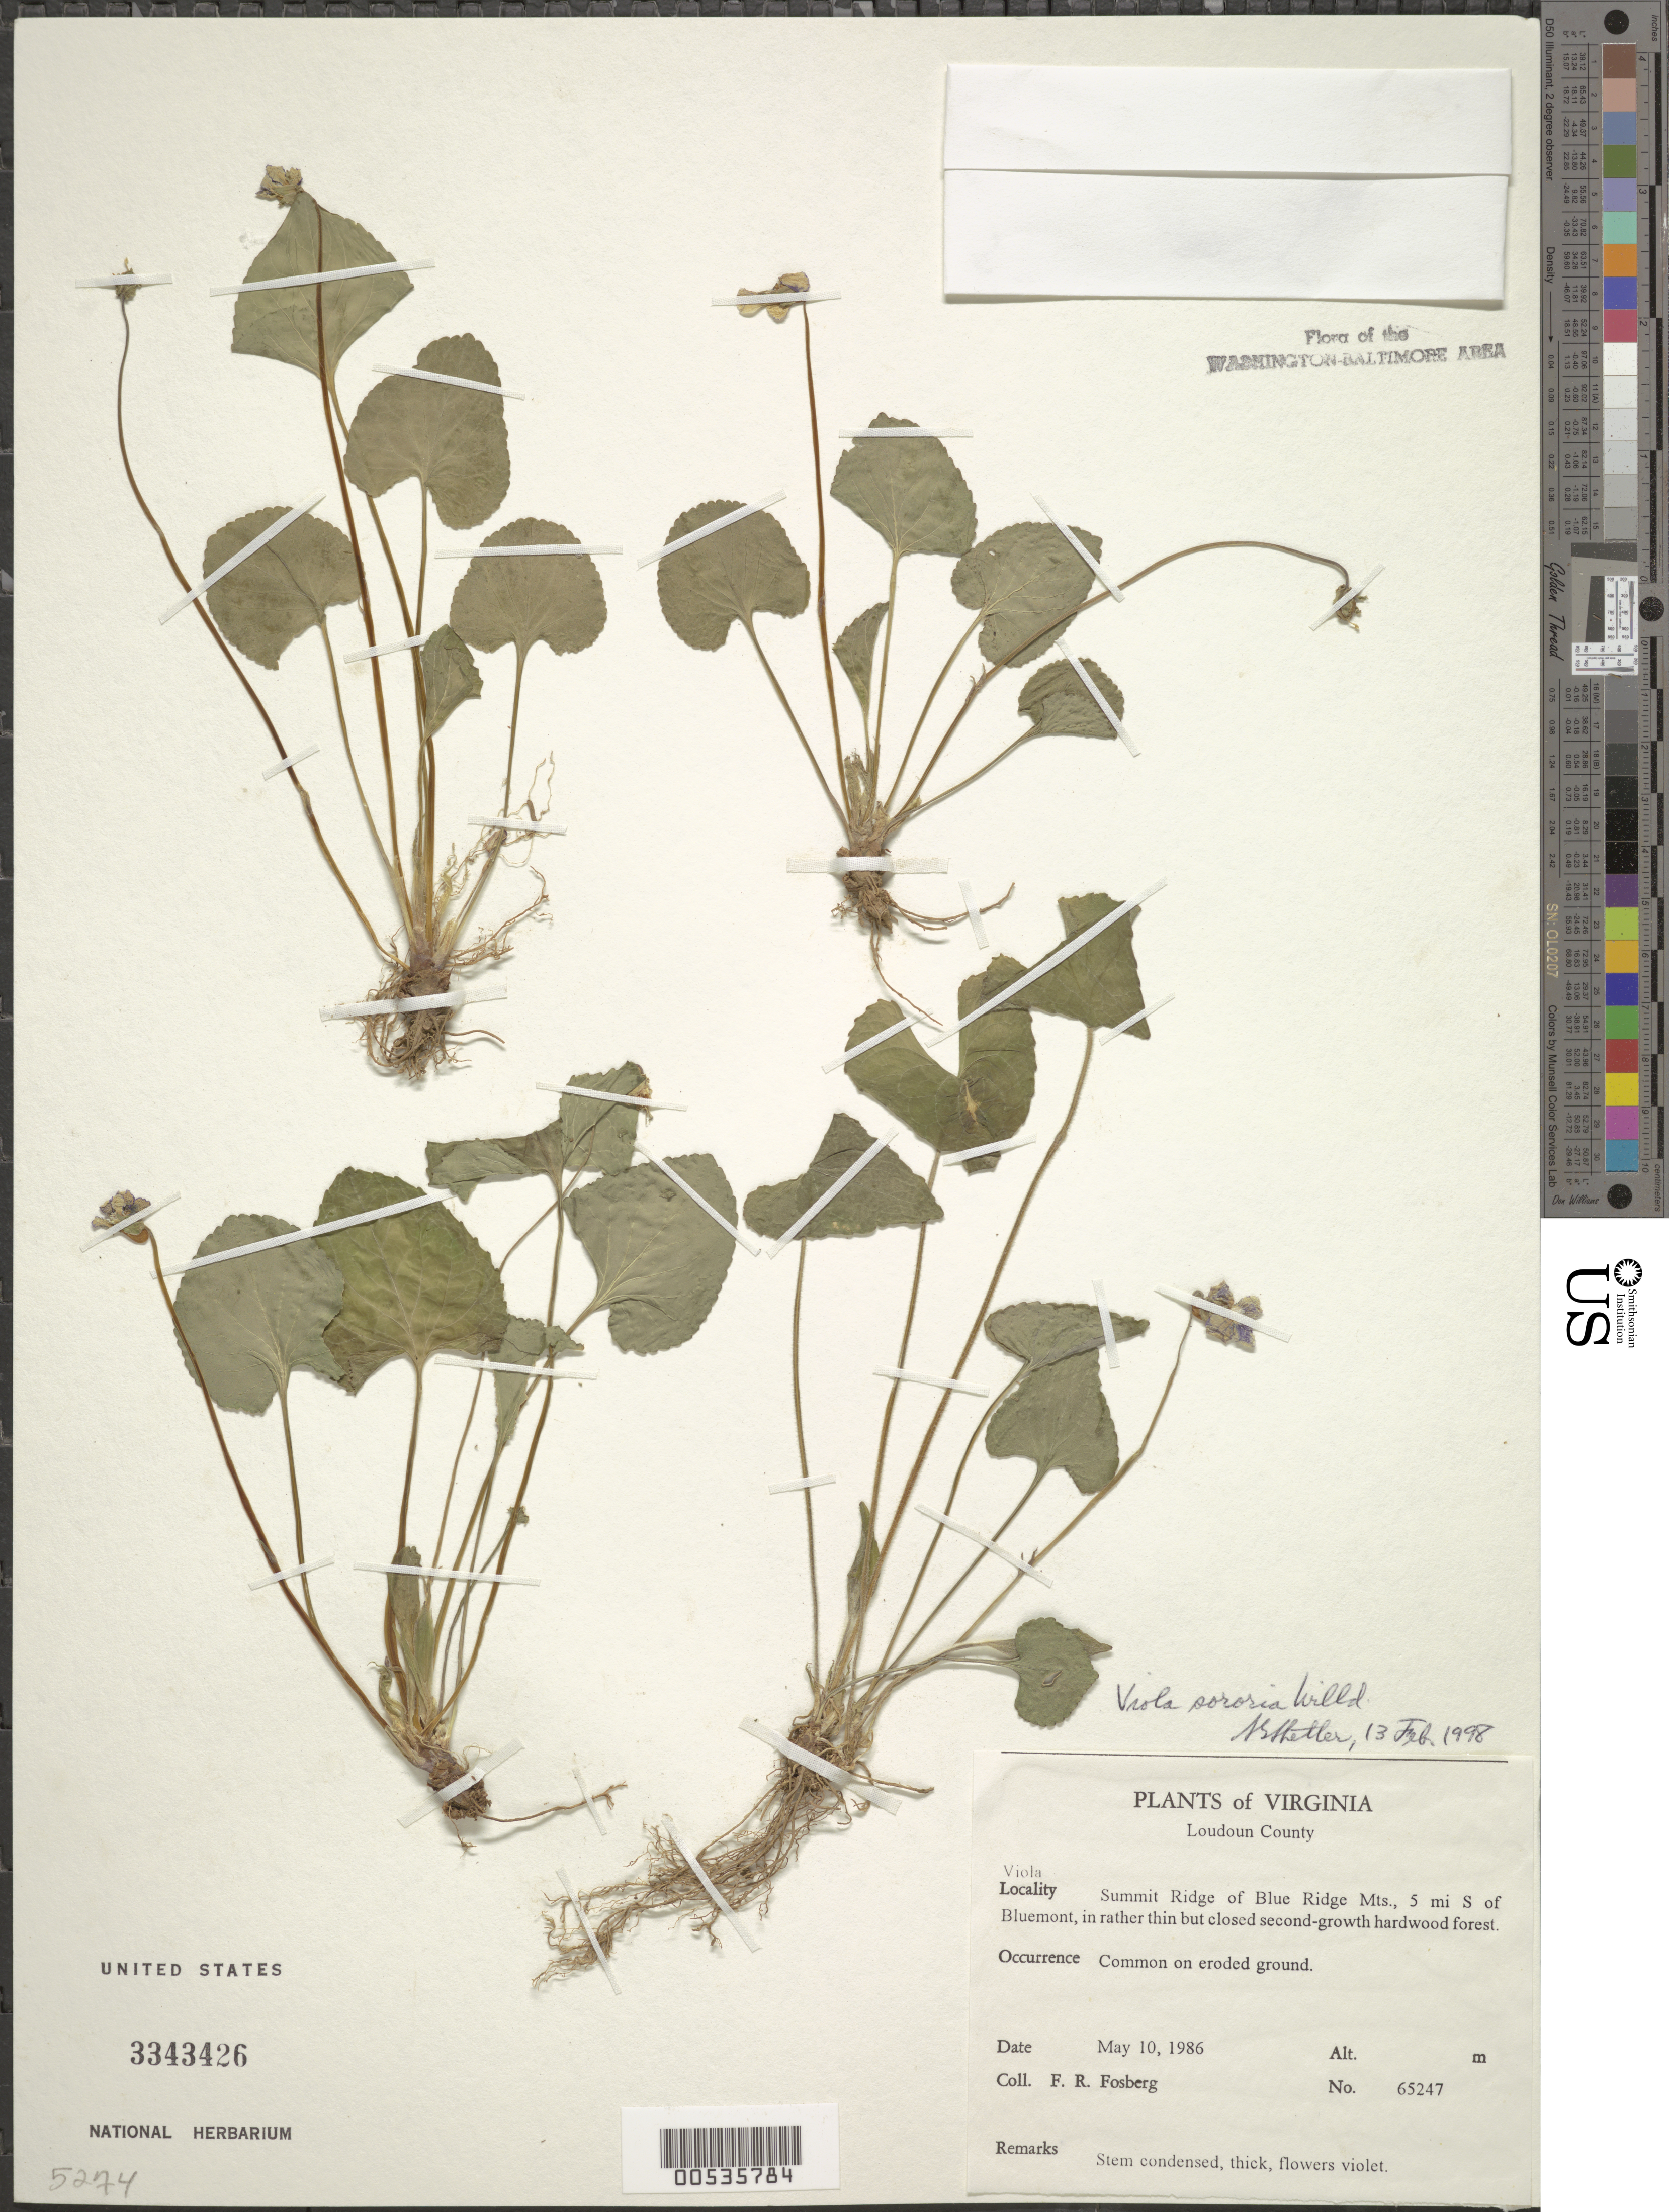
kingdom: Plantae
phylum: Tracheophyta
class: Magnoliopsida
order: Malpighiales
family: Violaceae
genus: Viola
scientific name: Viola sororia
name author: Willd.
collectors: F. R. Fosberg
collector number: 65247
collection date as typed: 10 May 1986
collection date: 1986-05-10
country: United States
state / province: Virginia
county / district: Loudoun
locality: Summit ridge of Blue Ridge Mts., S of Bluemont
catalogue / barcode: US 3343426